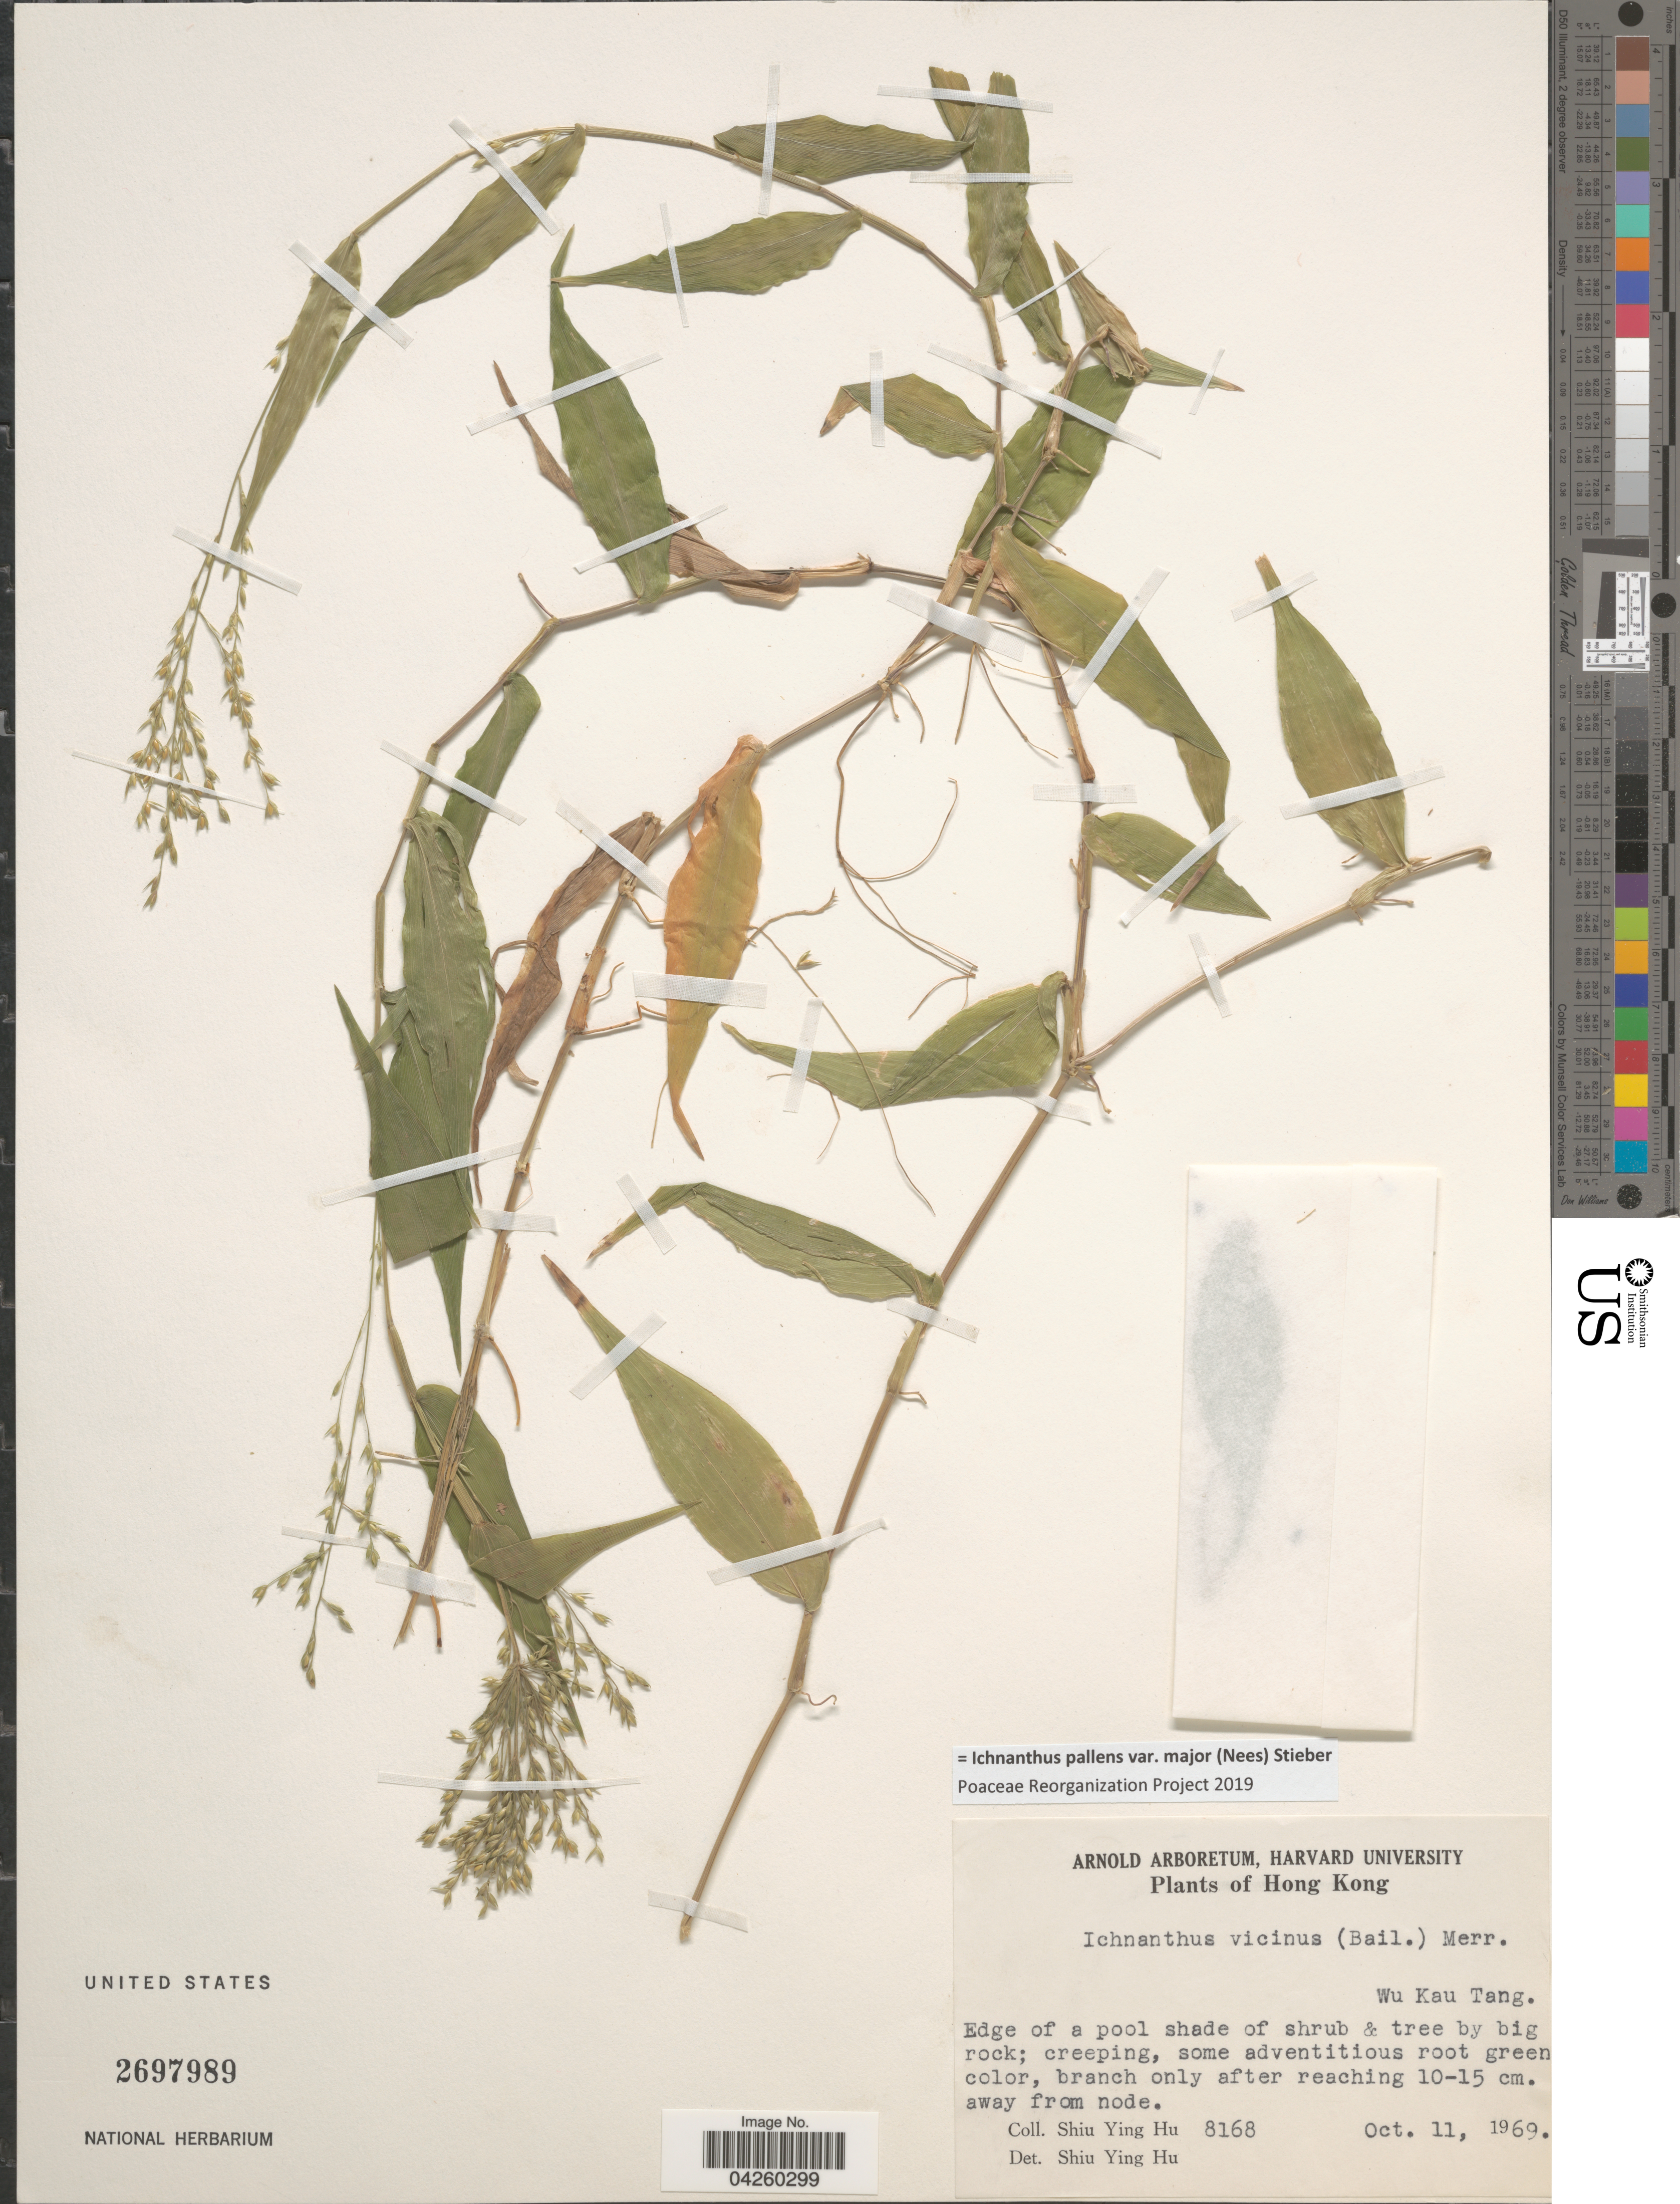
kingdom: Plantae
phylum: Tracheophyta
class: Liliopsida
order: Poales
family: Poaceae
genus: Ichnanthus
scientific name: Ichnanthus pallens var. major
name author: (Nees) Stieber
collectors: S. Y. Hu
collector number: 8168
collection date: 1969-10-11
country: China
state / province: Hong Kong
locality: Wu Kau Tang.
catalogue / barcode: US 2697989